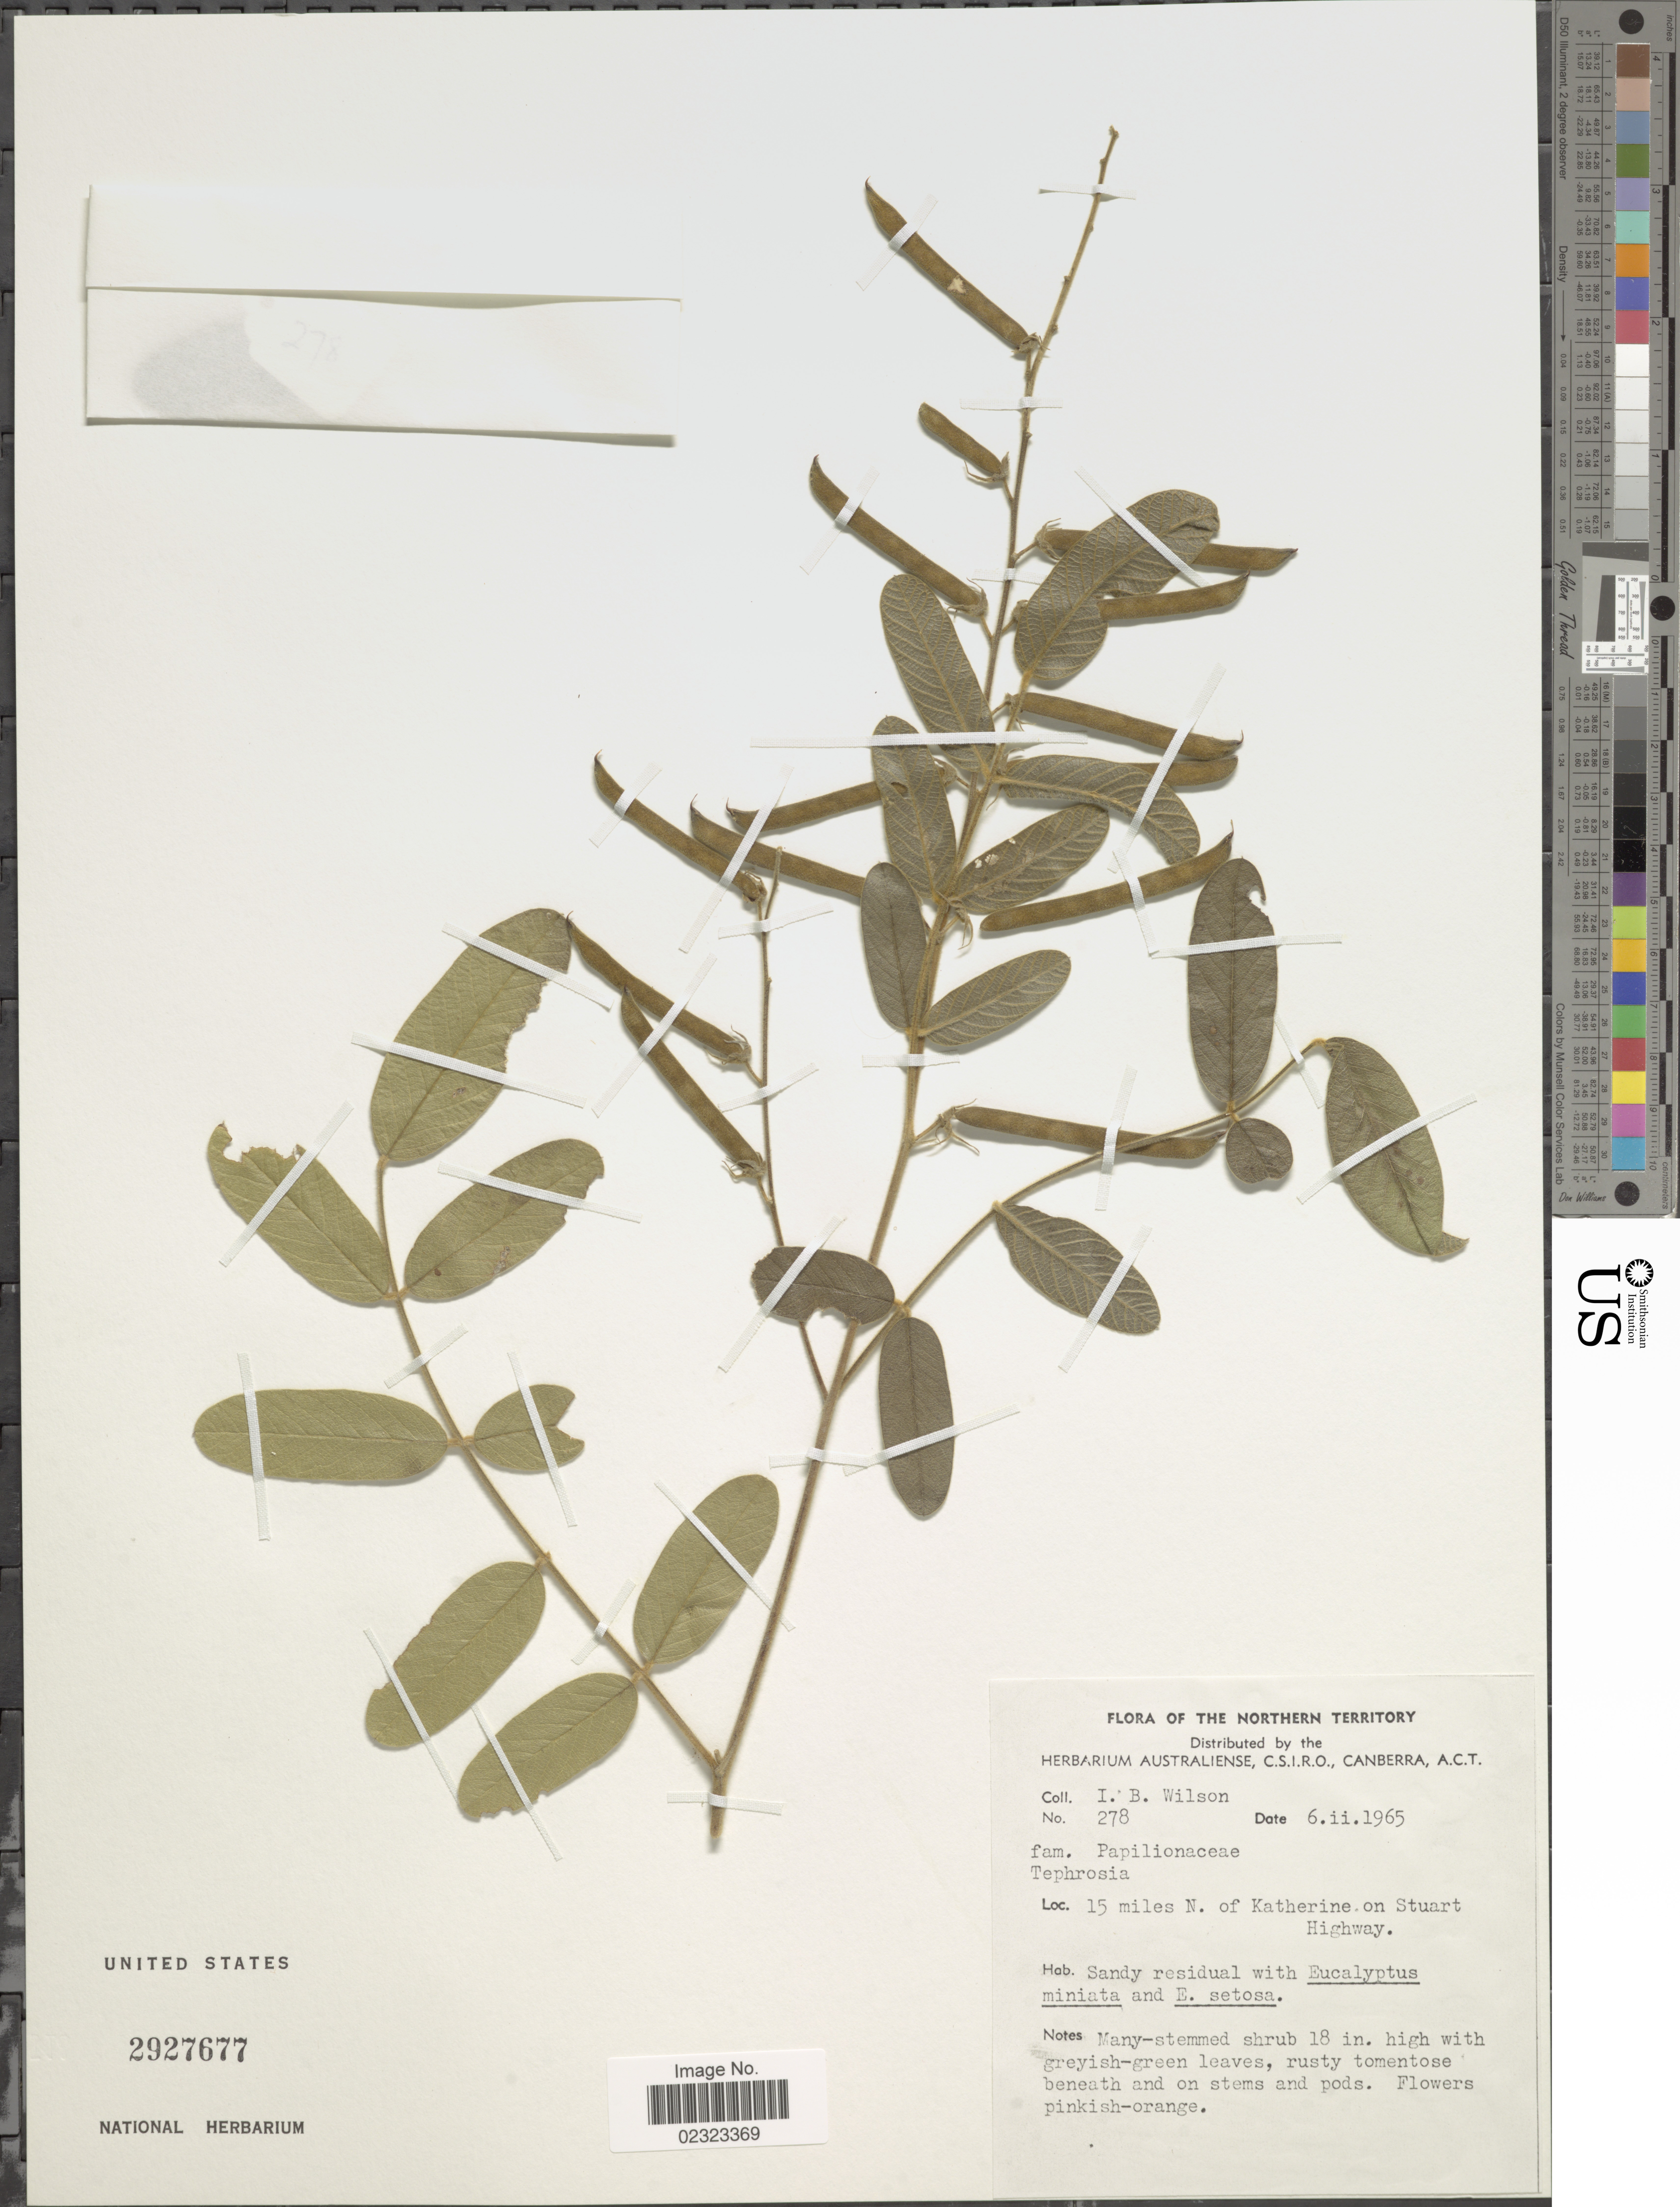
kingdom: Plantae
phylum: Tracheophyta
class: Magnoliopsida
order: Fabales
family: Fabaceae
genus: Tephrosia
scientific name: Tephrosia sp.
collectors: I. B. Wilson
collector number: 278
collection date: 1965-02-06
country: Australia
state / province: Northern Territory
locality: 15 miles N. of Katherine on Stuart Highway.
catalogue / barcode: US 2927677